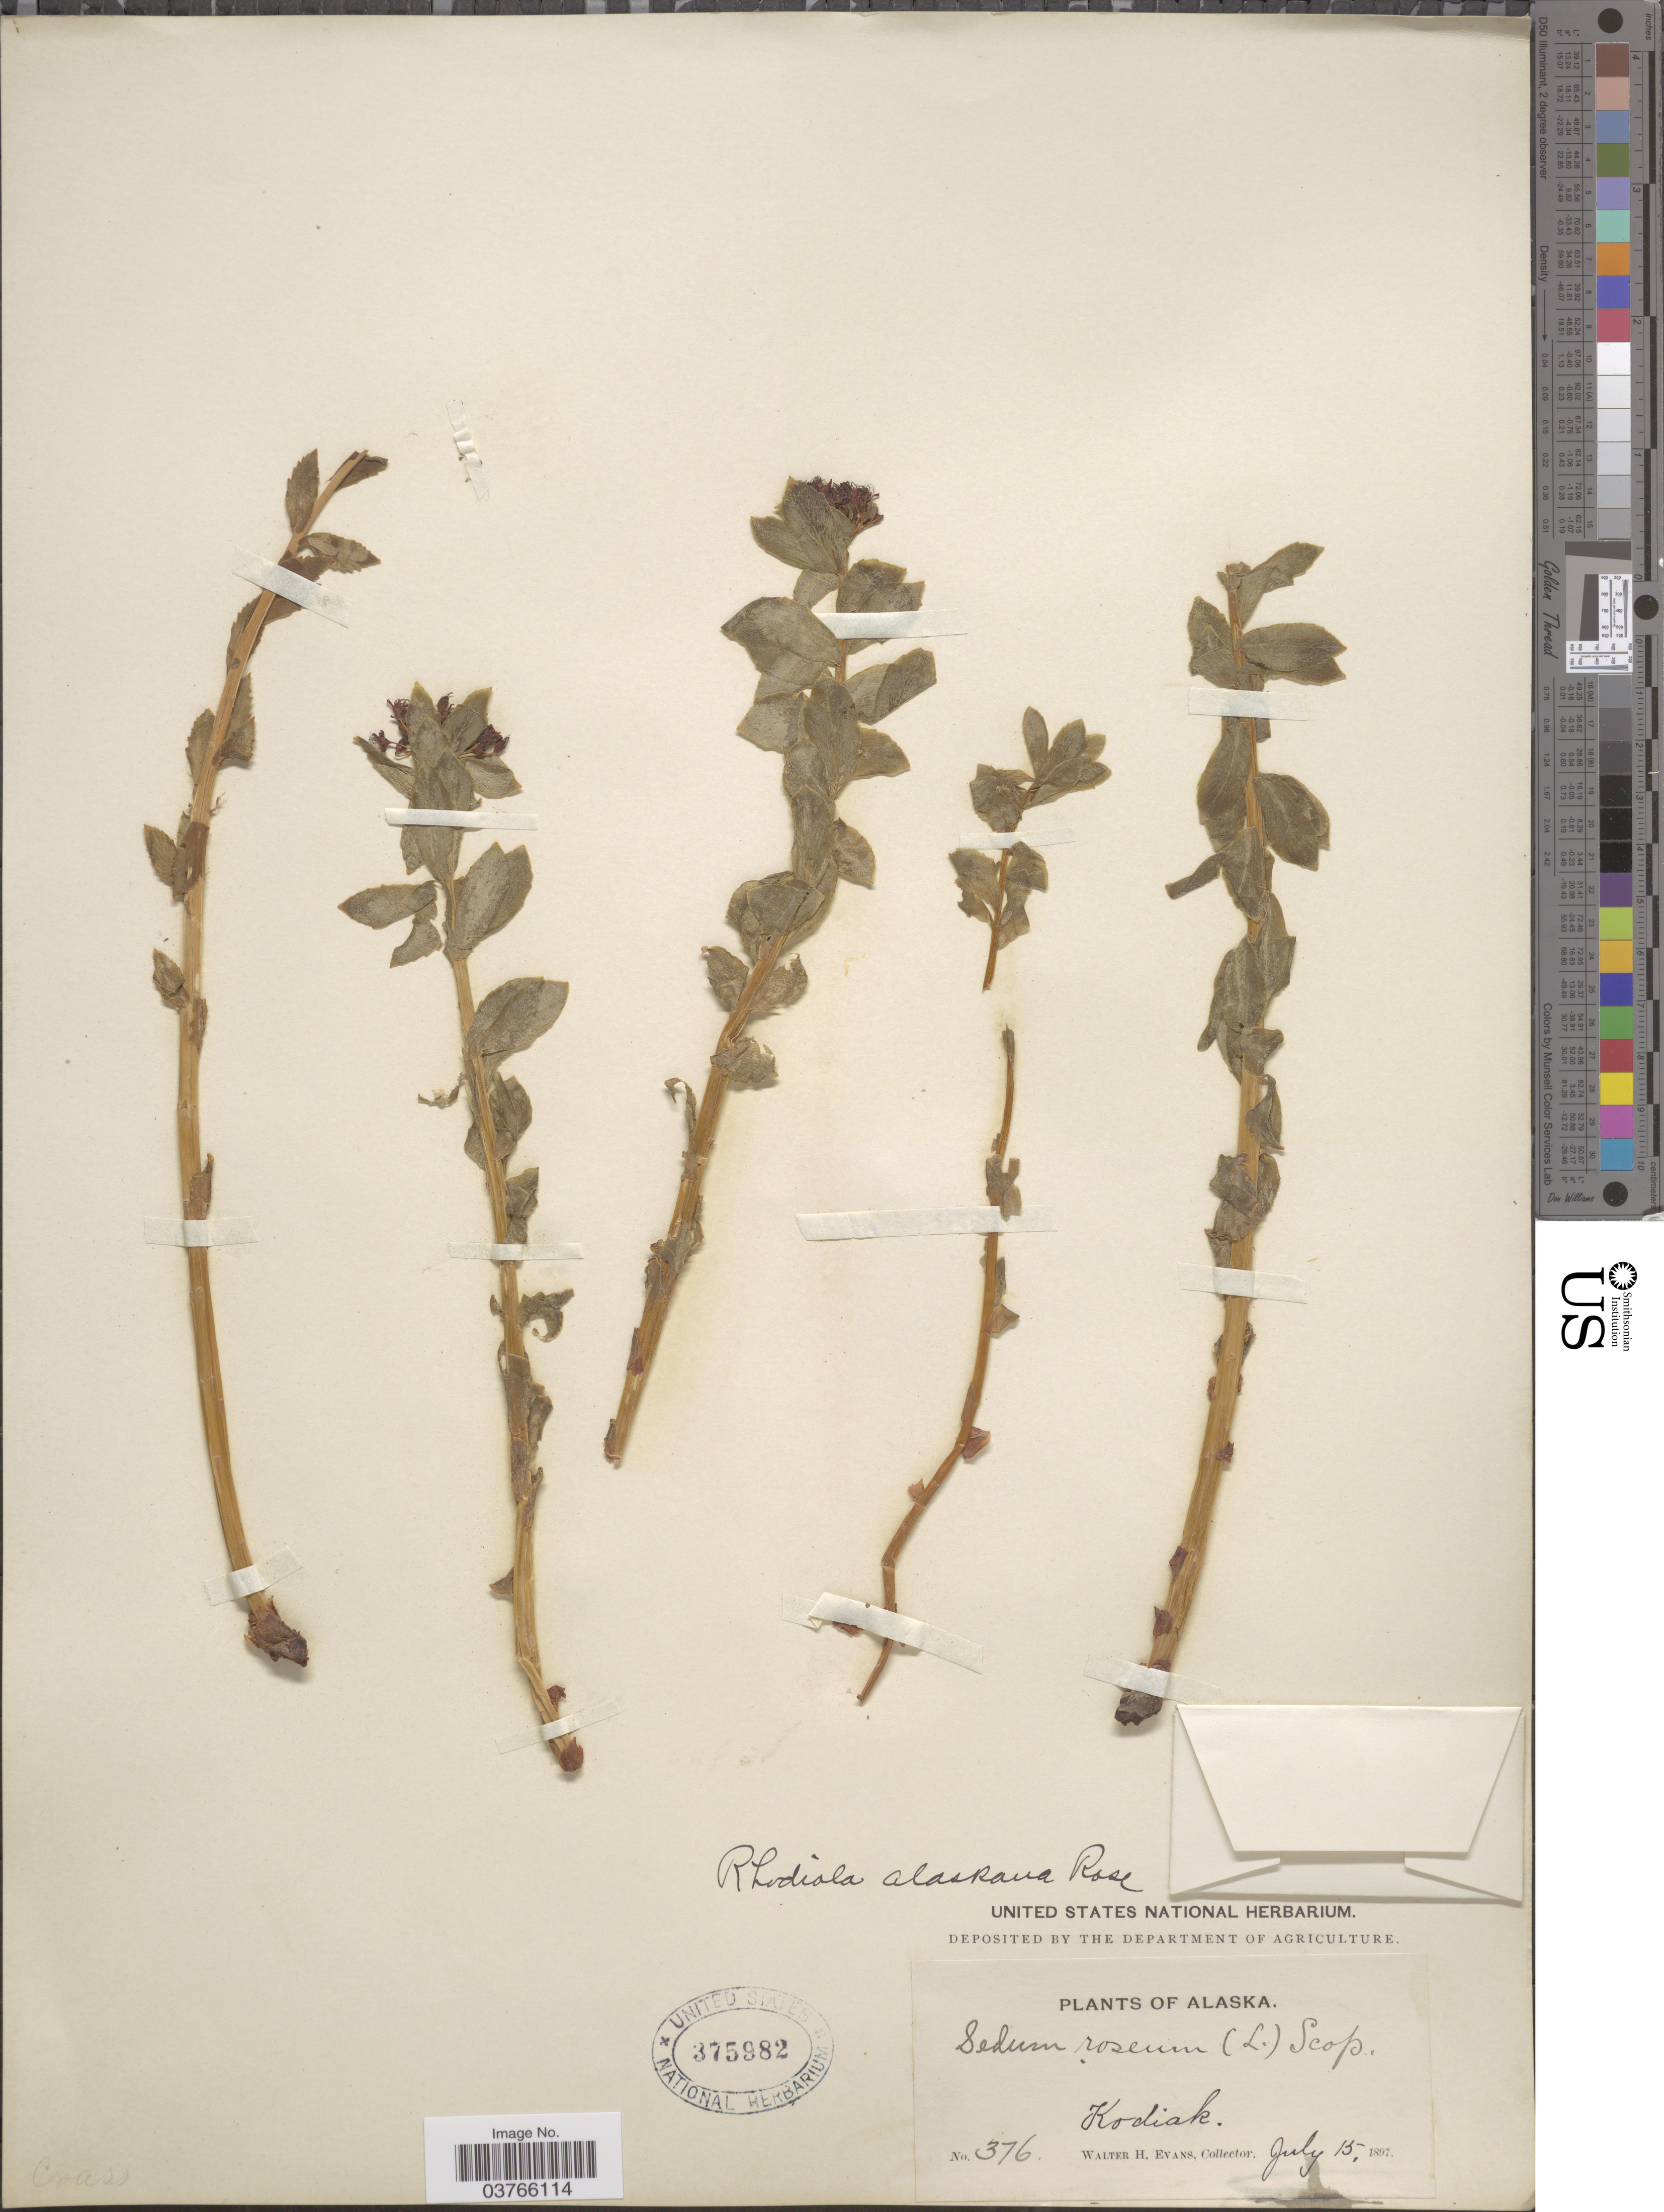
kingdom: Plantae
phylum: Tracheophyta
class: Magnoliopsida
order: Saxifragales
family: Crassulaceae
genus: Rhodiola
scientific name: Rhodiola integrifolia subsp. integrifolia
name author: Raf.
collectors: W. H. Evans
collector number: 376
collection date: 1897-07-15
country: United States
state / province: Alaska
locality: Kodiak.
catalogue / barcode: US 375982